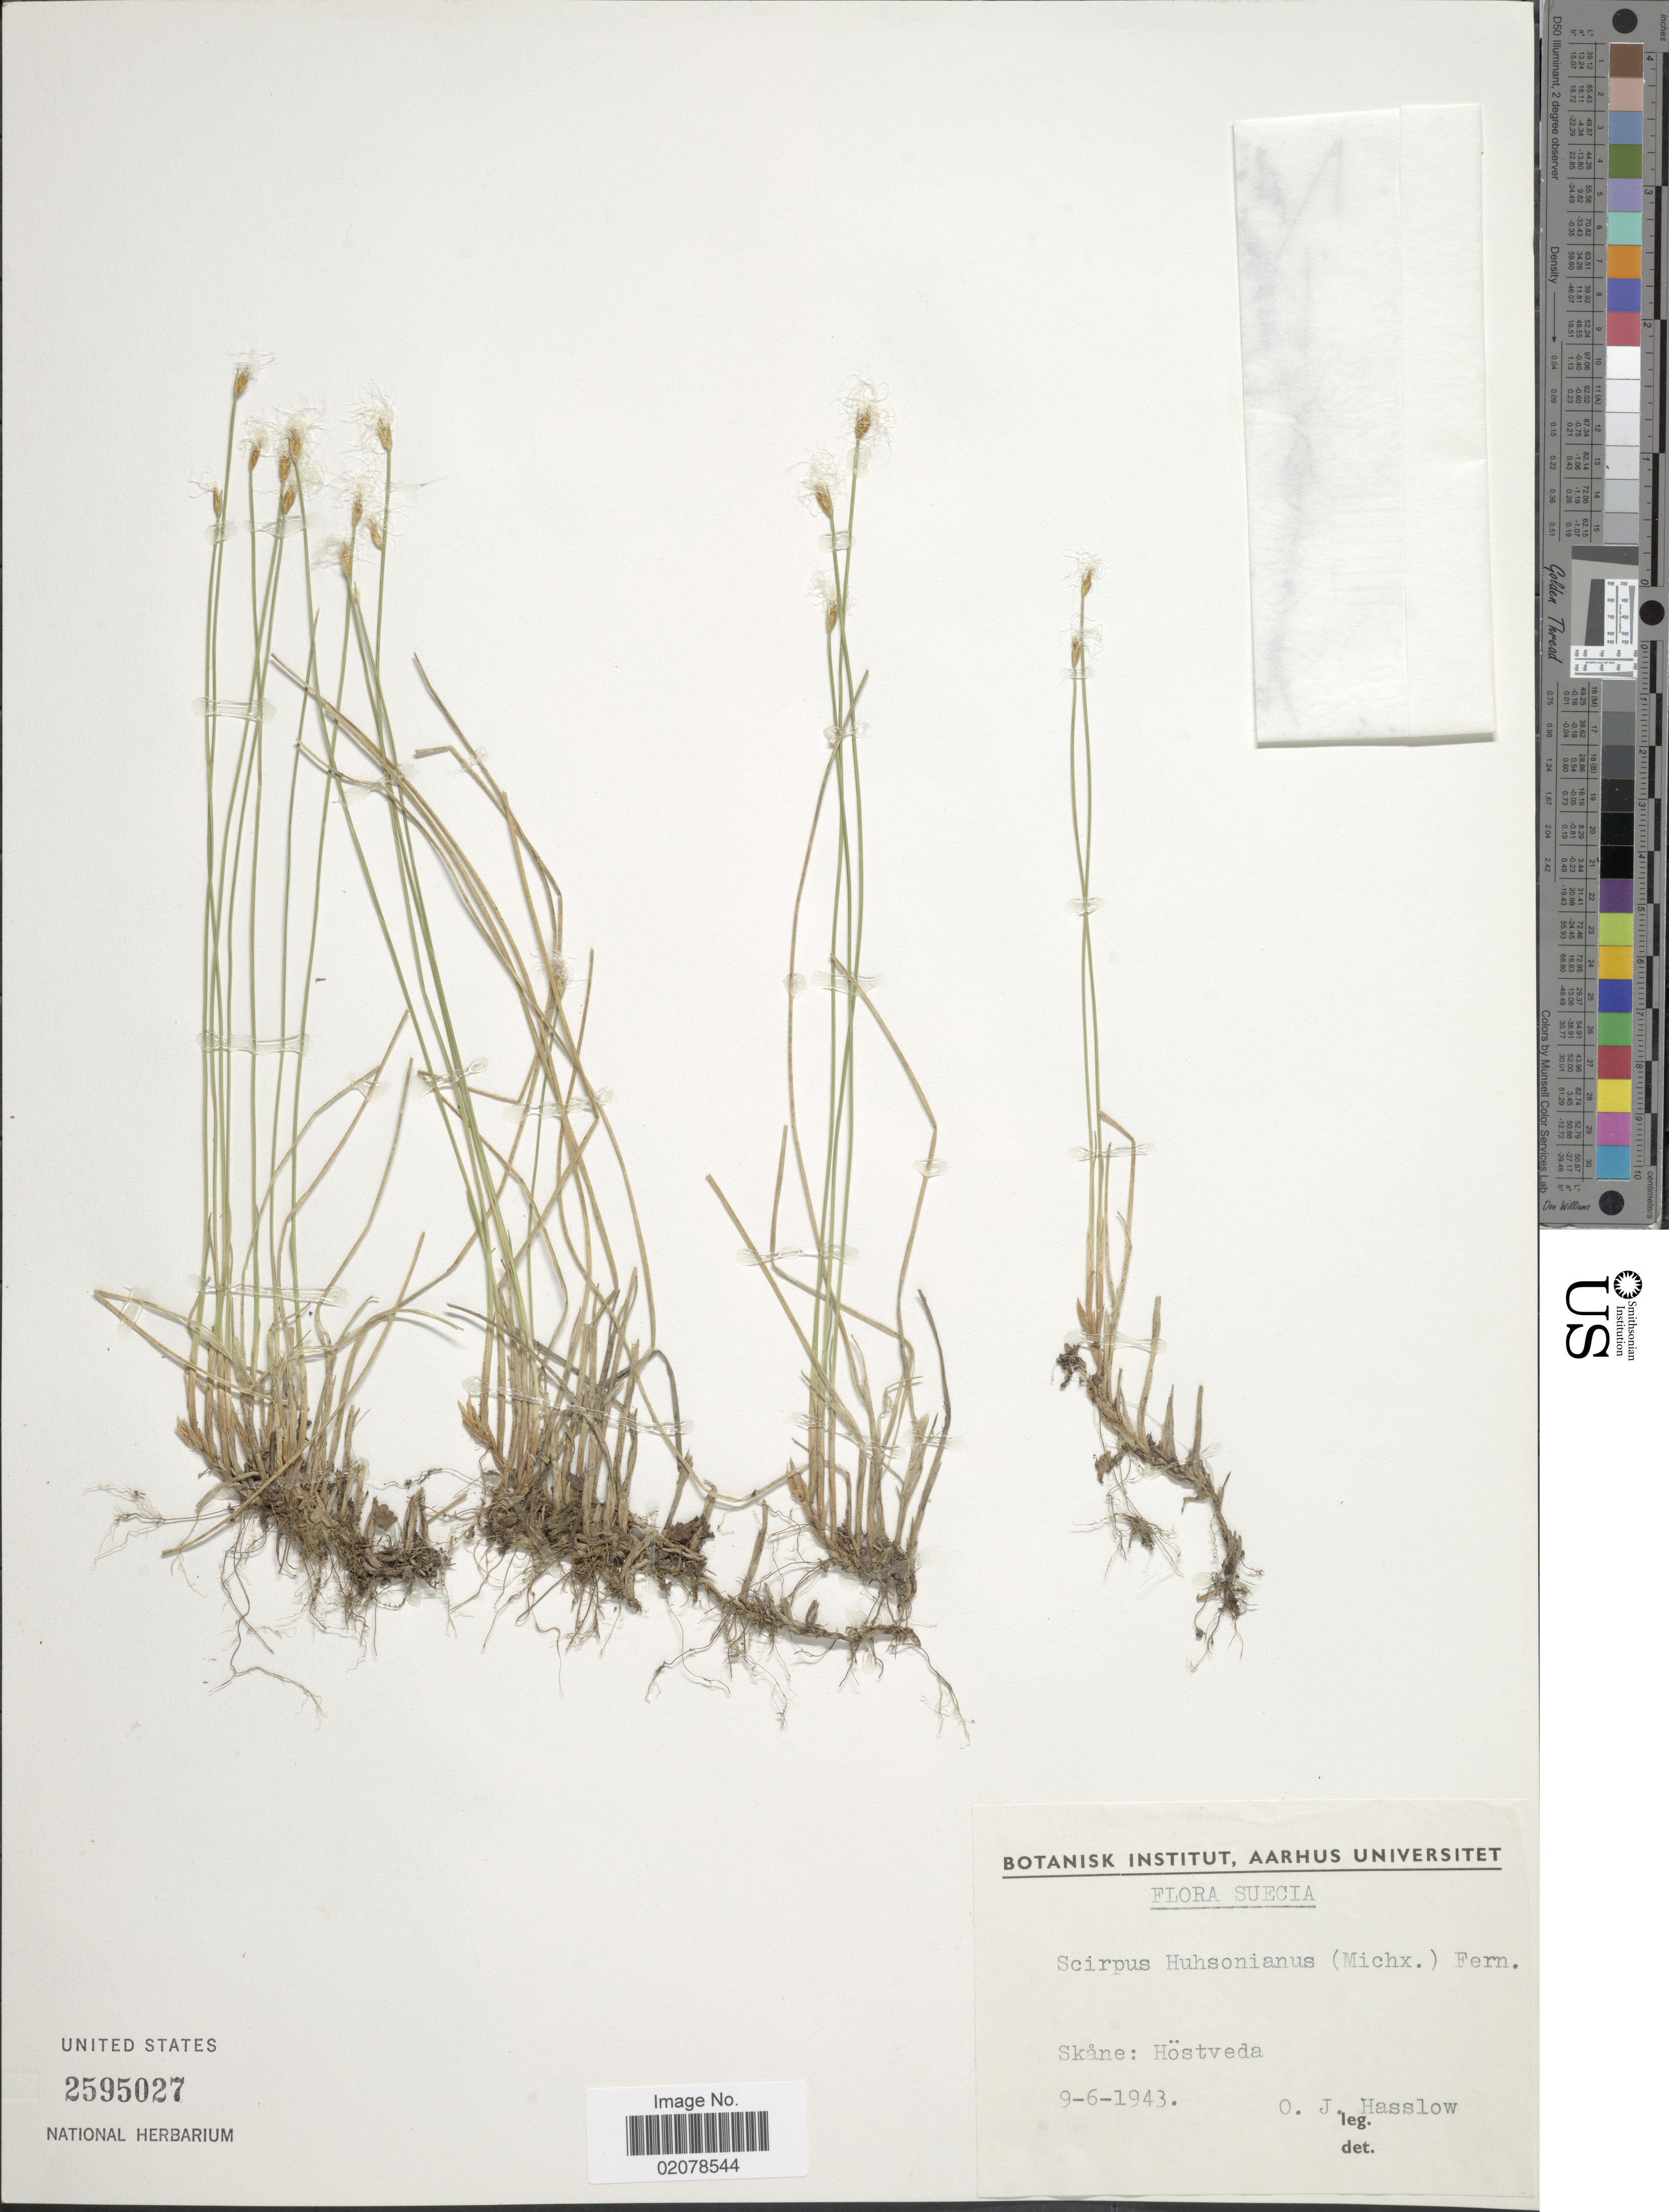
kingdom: Plantae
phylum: Tracheophyta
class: Liliopsida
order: Poales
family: Cyperaceae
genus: Trichophorum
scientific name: Trichophorum alpinum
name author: (L.) Pers.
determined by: Strong, M. T., (US), Smithsonian Institution - National Museum of Natural History (UNITED STATES)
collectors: O. Hasslow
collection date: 1943-06-09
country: Sweden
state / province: Skåne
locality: Höstveda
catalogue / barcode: US 2595027